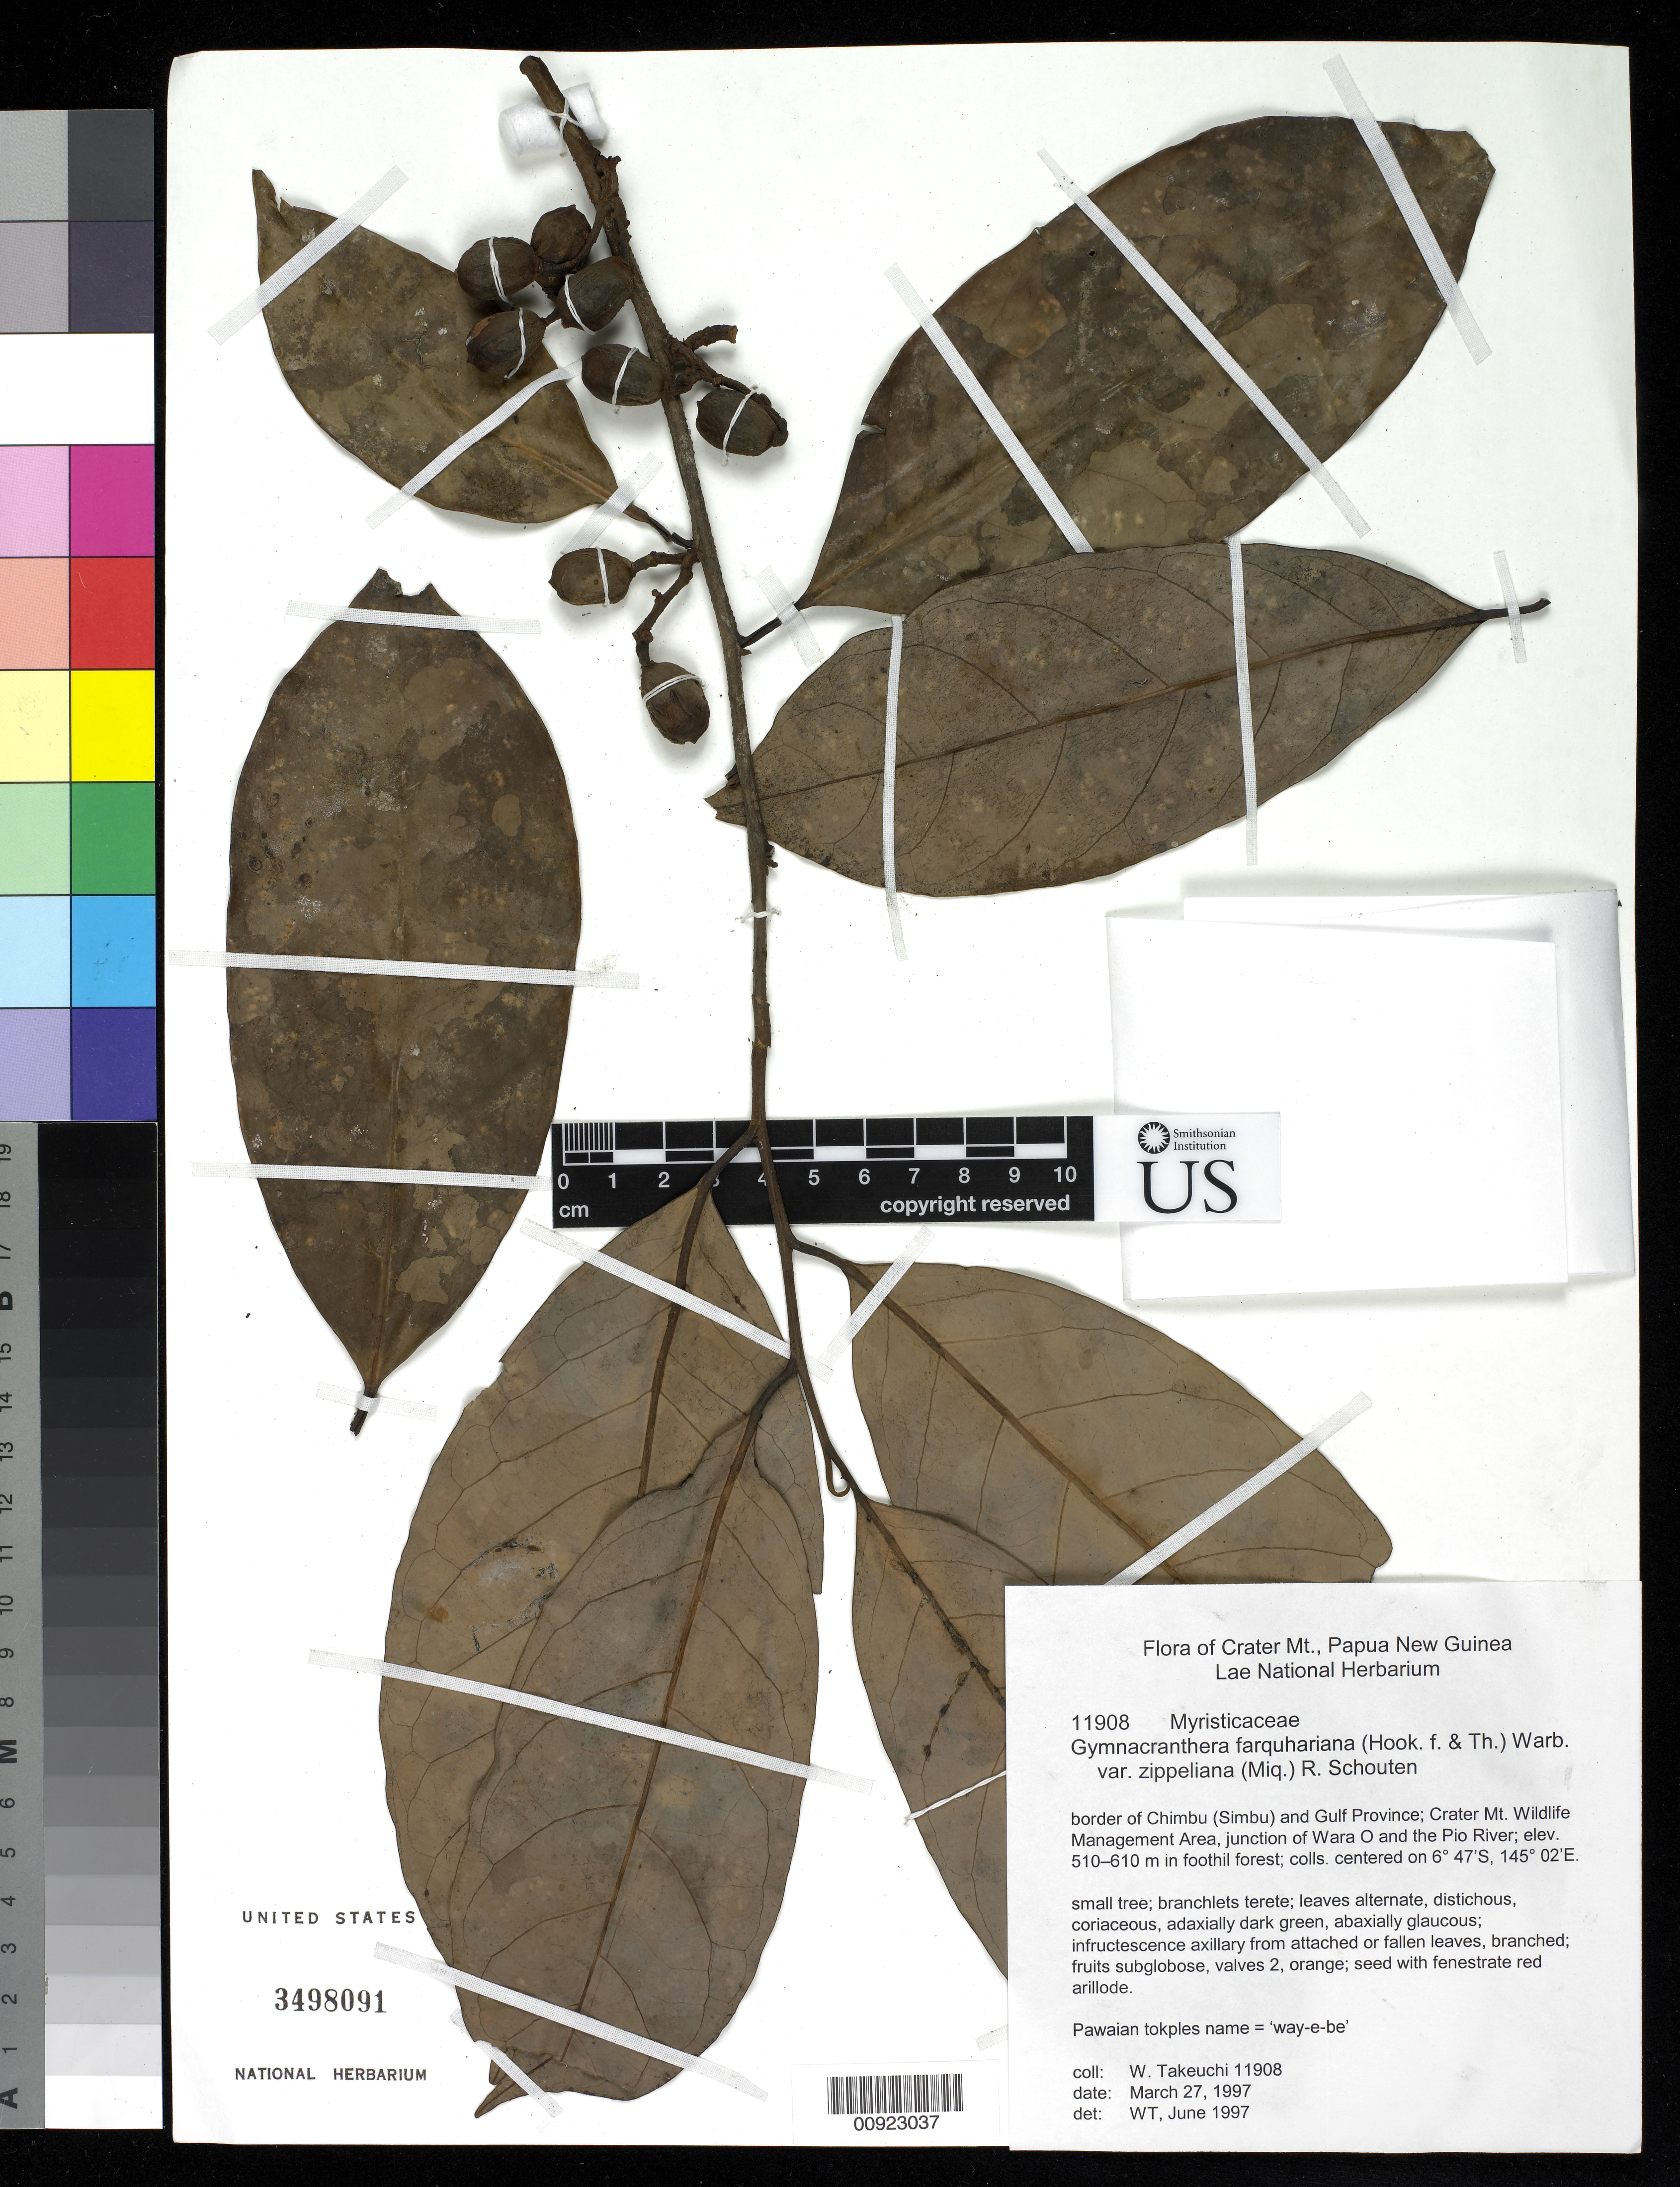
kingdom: Plantae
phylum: Tracheophyta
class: Magnoliopsida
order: Magnoliales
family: Myristicaceae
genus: Gymnacranthera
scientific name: Gymnacranthera farquhariana var. zippeliana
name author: (Miq.) R.T.A. Schouten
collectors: W. N. Takeuchi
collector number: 11908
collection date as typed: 27 Mar 1997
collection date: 1997-03-27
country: Papua New Guinea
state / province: Chimbu / Gulf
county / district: Goroka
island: New Guinea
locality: border of Chimbu and Gulf Province; Crater Mt. Wildlife Management Area, junction of Wara O and the Pio River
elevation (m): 510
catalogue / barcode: US 3498091